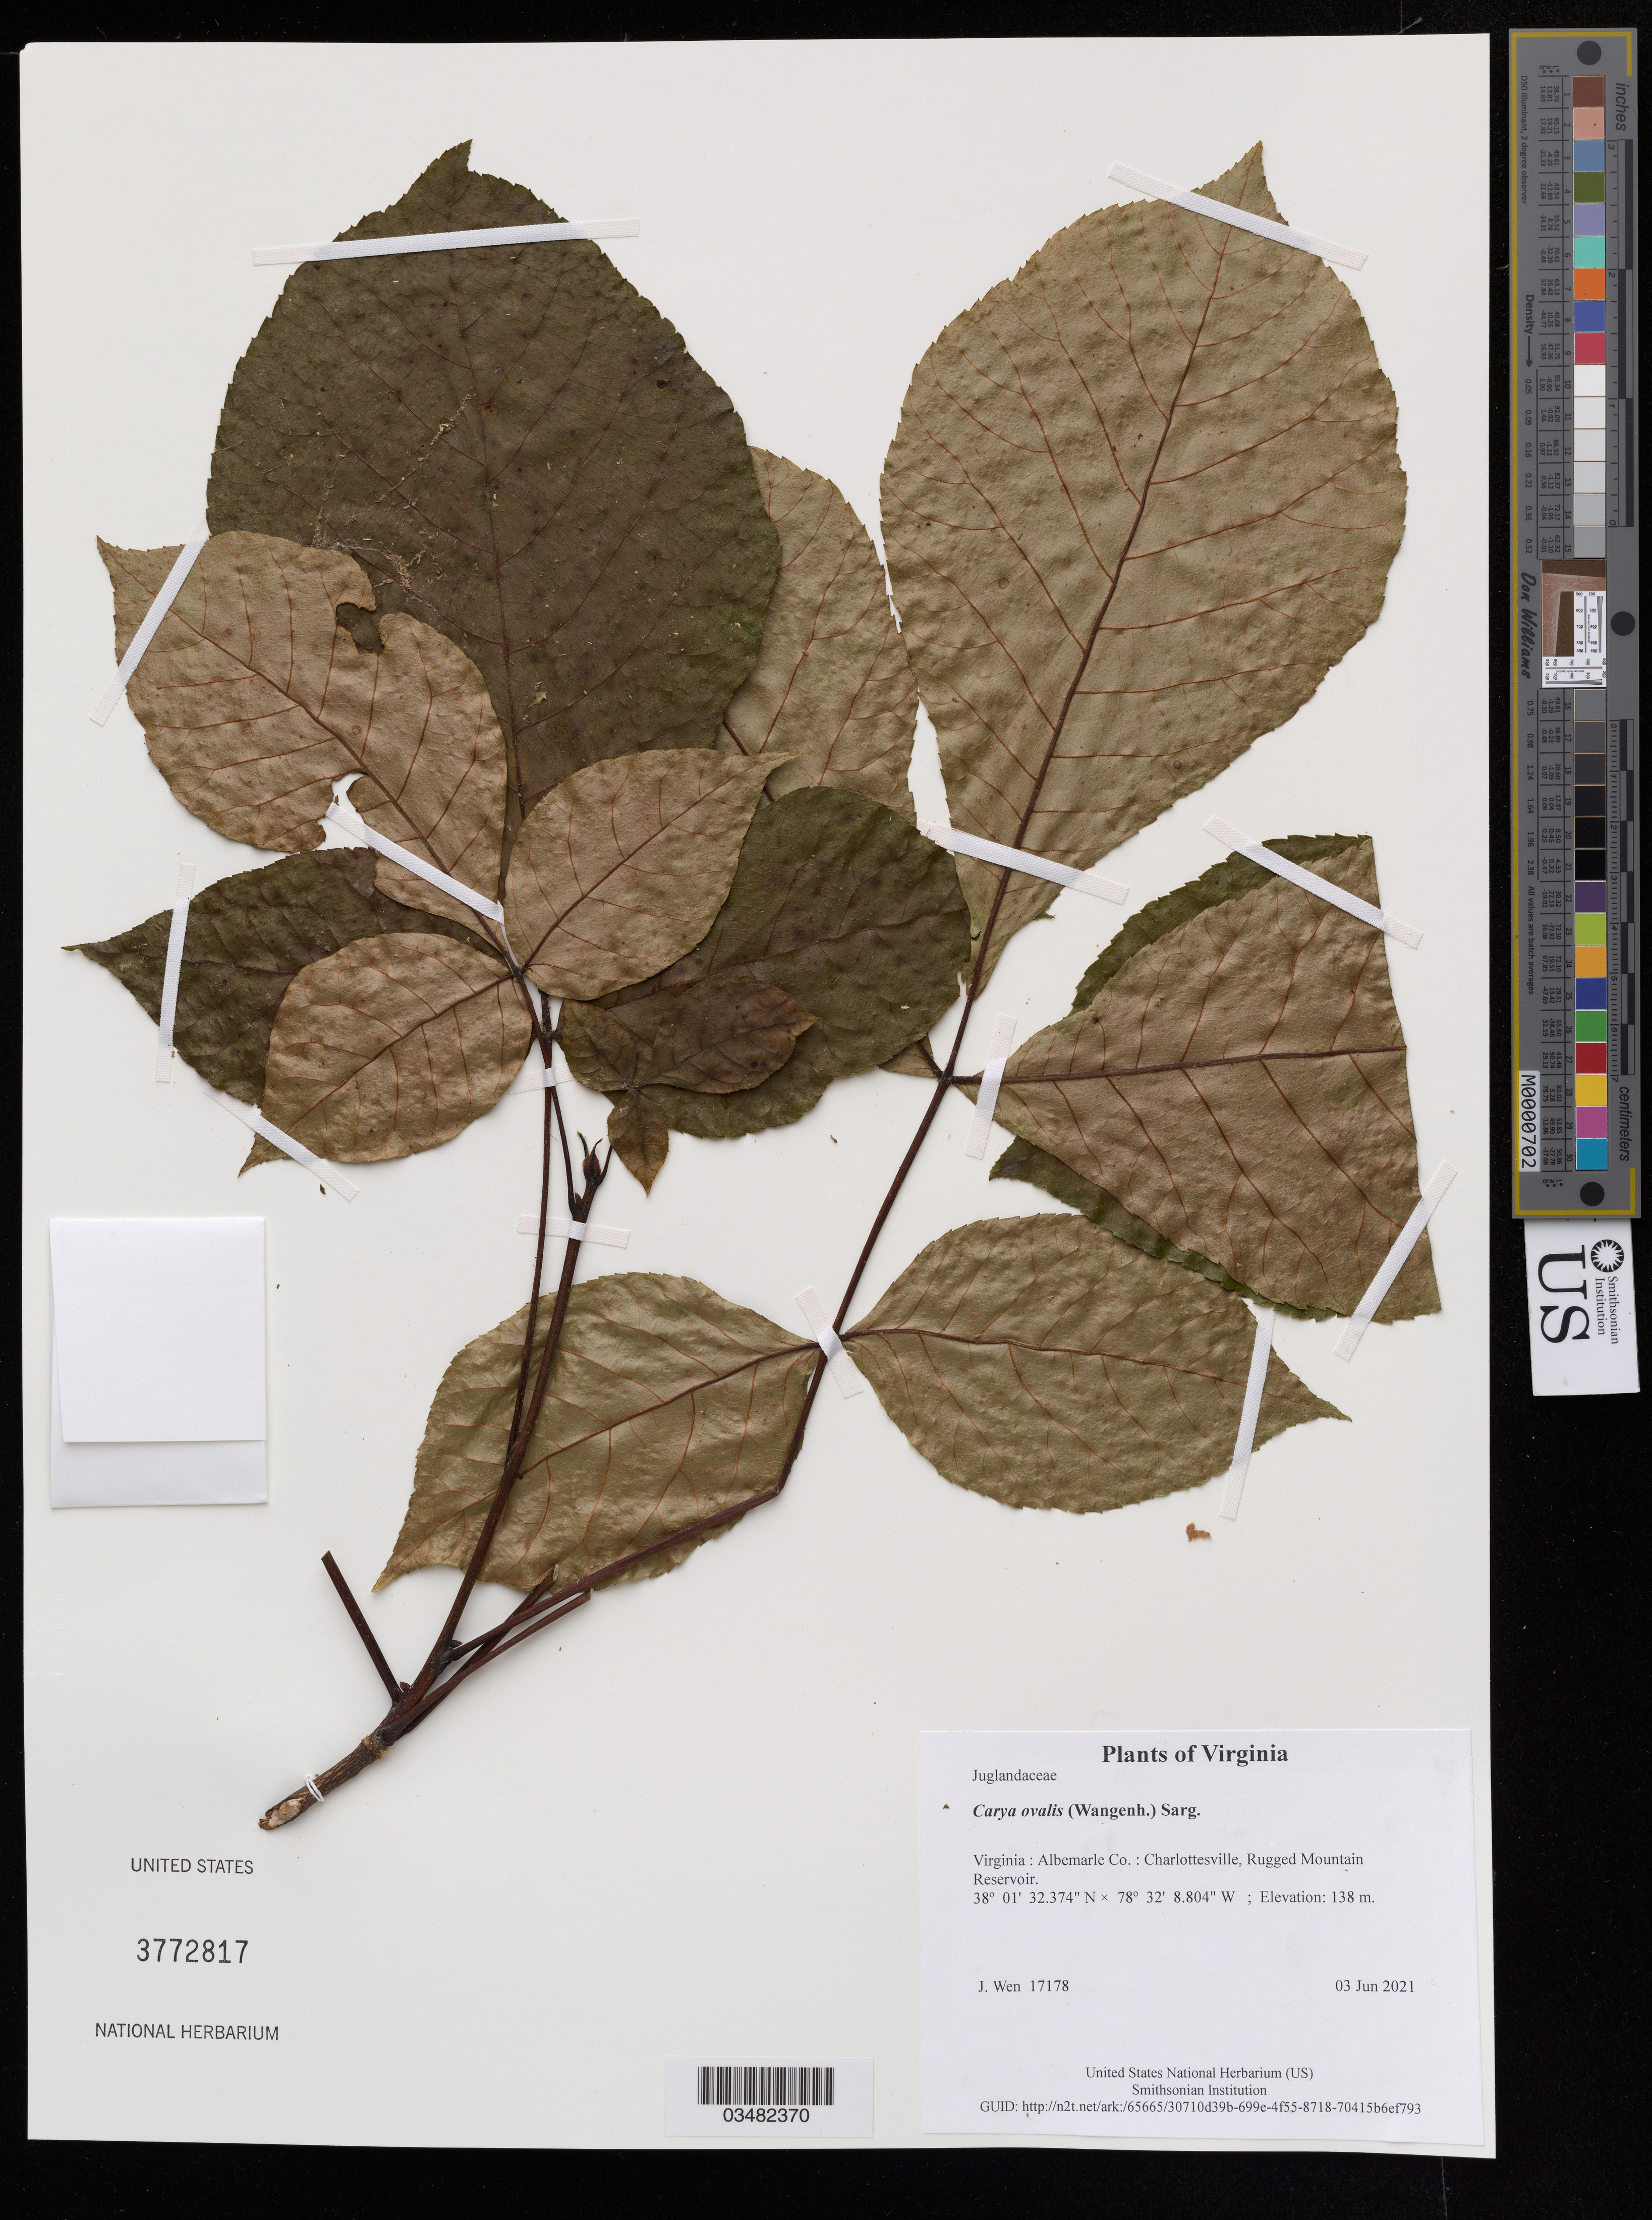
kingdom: Plantae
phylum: Tracheophyta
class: Magnoliopsida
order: Fagales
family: Juglandaceae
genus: Carya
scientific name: Carya ovalis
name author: (Wangenh.) Sarg.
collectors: J. Wen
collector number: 17178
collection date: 2021-06-03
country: United States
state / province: Virginia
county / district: Albemarle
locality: Charlottesville, Rugged Mountain Reservoir.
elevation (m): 138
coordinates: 38 01 32.374 N, 78 32 8.804 W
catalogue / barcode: US 3772817